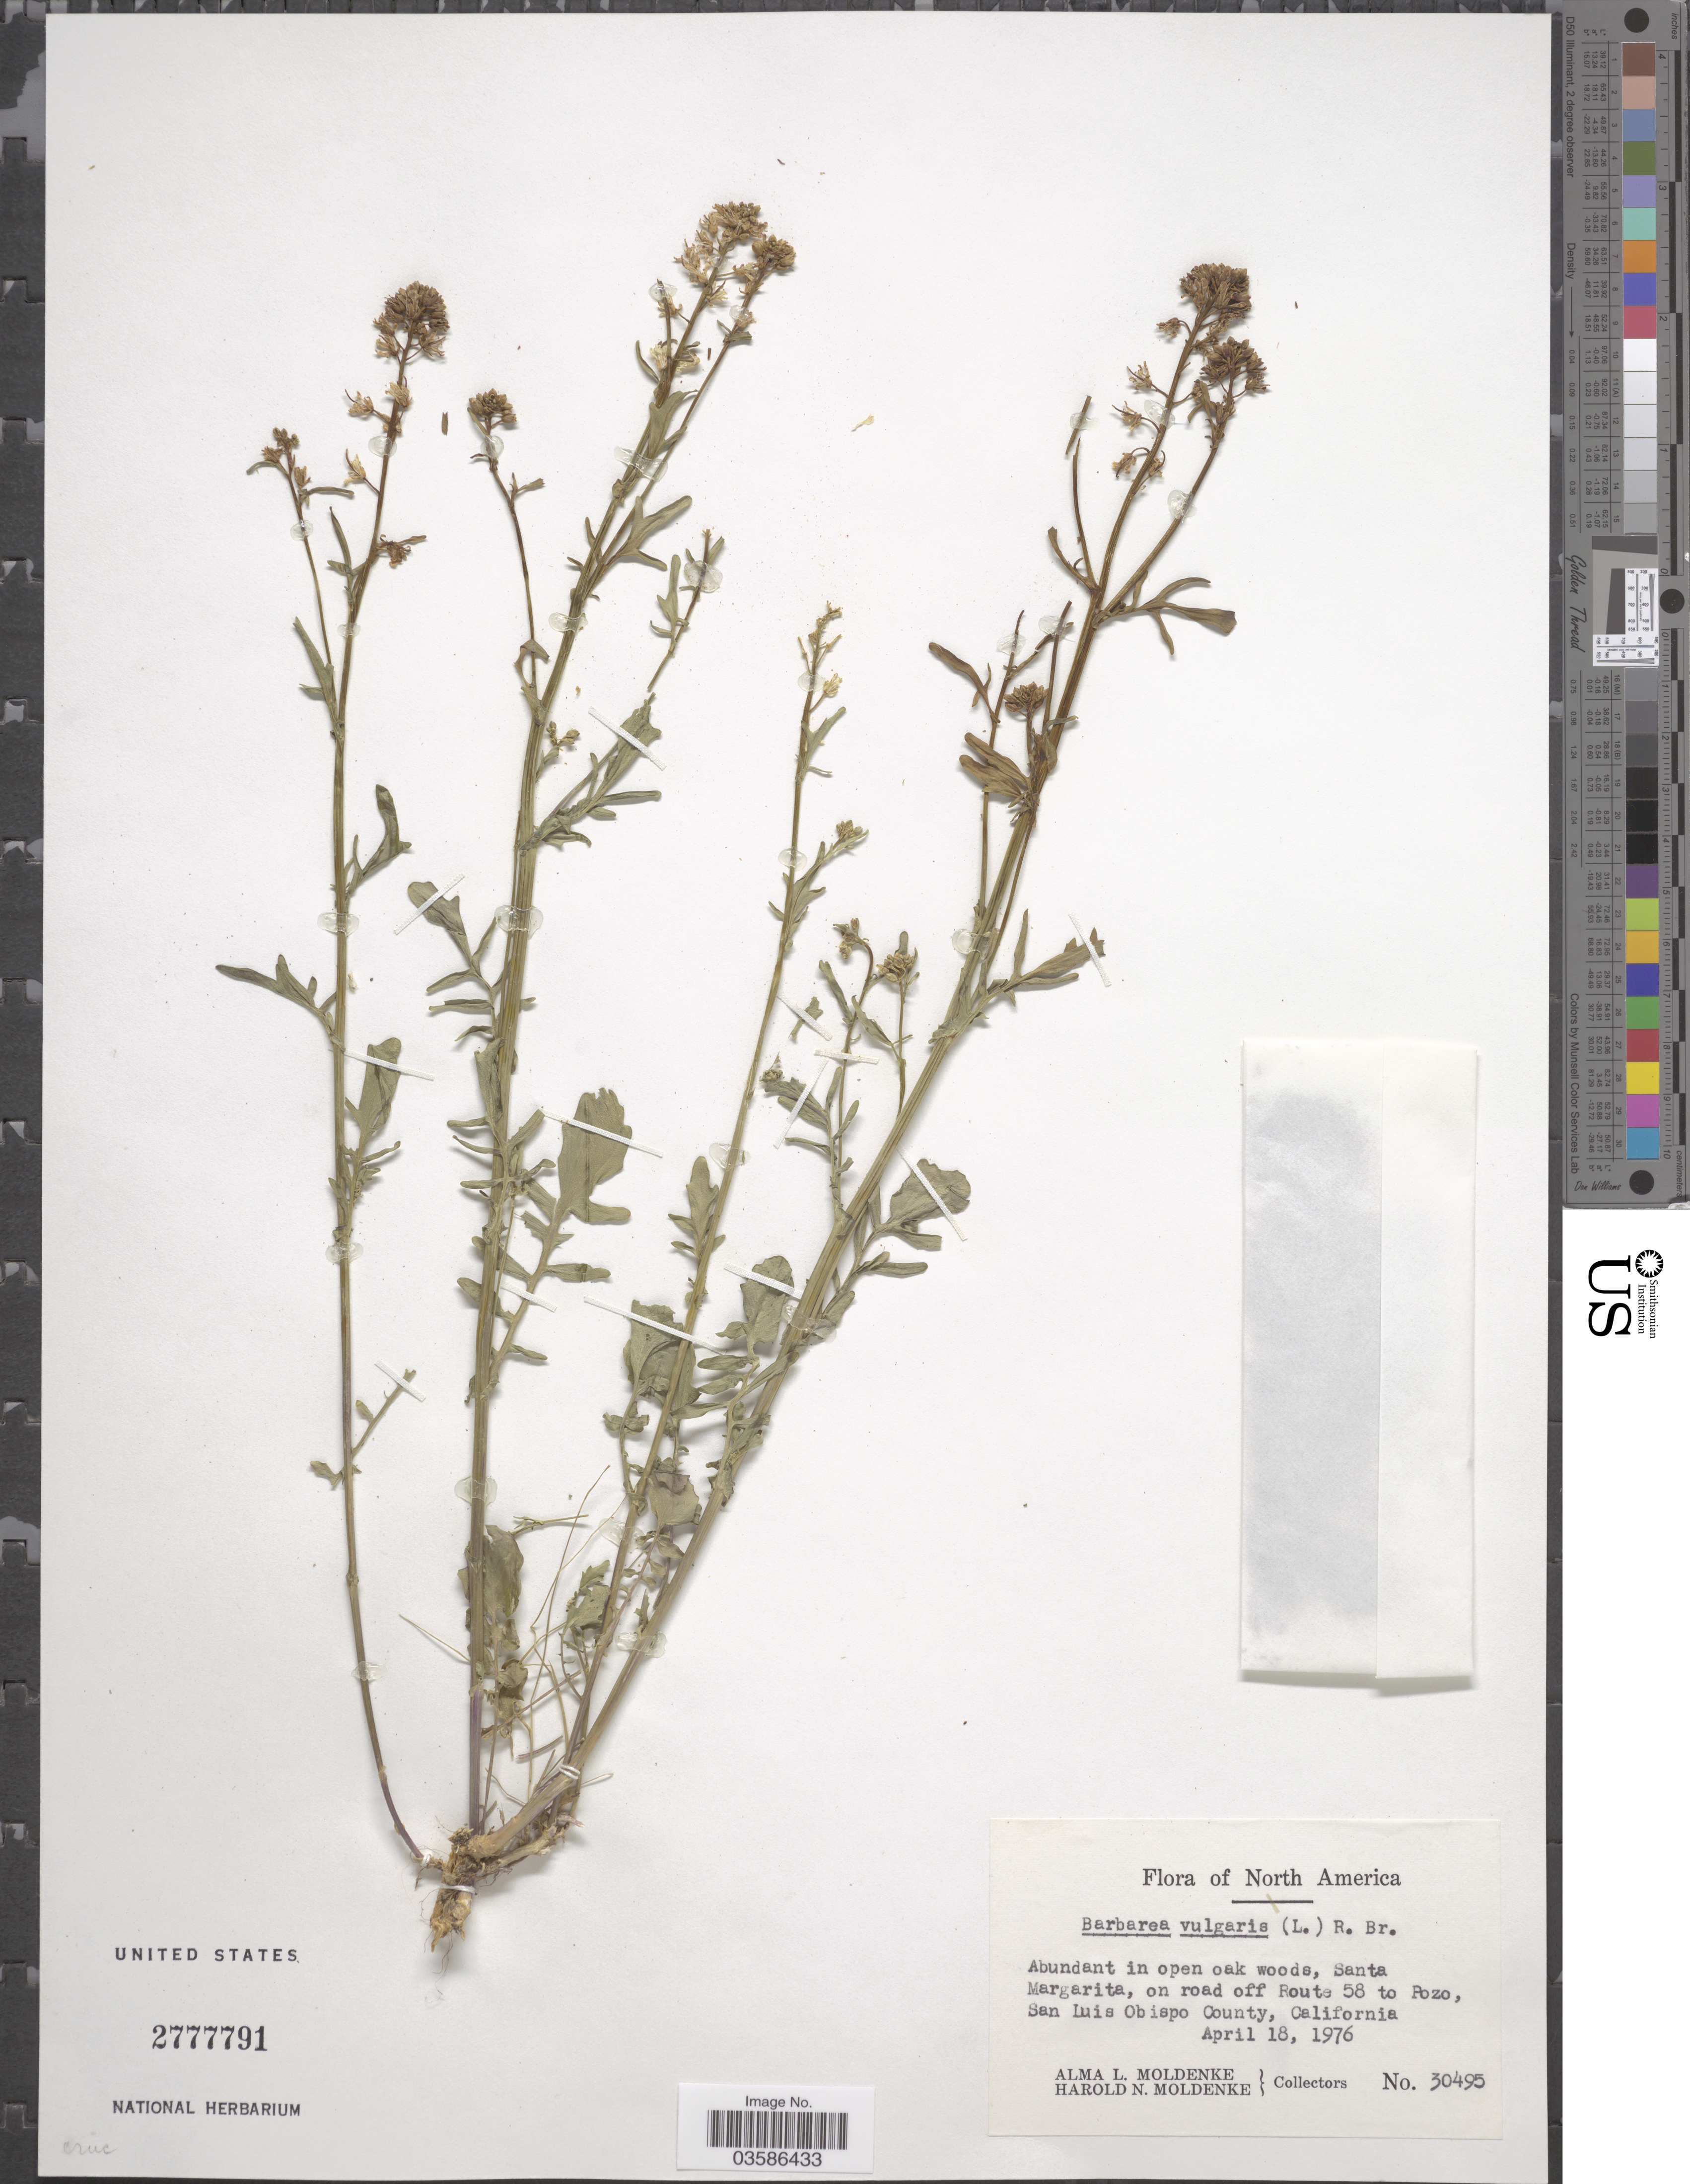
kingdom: Plantae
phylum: Tracheophyta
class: Magnoliopsida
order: Brassicales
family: Brassicaceae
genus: Barbarea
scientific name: Barbarea vulgaris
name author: W.T. Aiton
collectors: A. L. Moldenke & H. N. Moldenke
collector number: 30495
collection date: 1976-04-18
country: United States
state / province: California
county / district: San Luis Obispo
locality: Santa Margarita, on road off Route 58 to Pozo, San Luis Obispo County.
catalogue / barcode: US 2777791